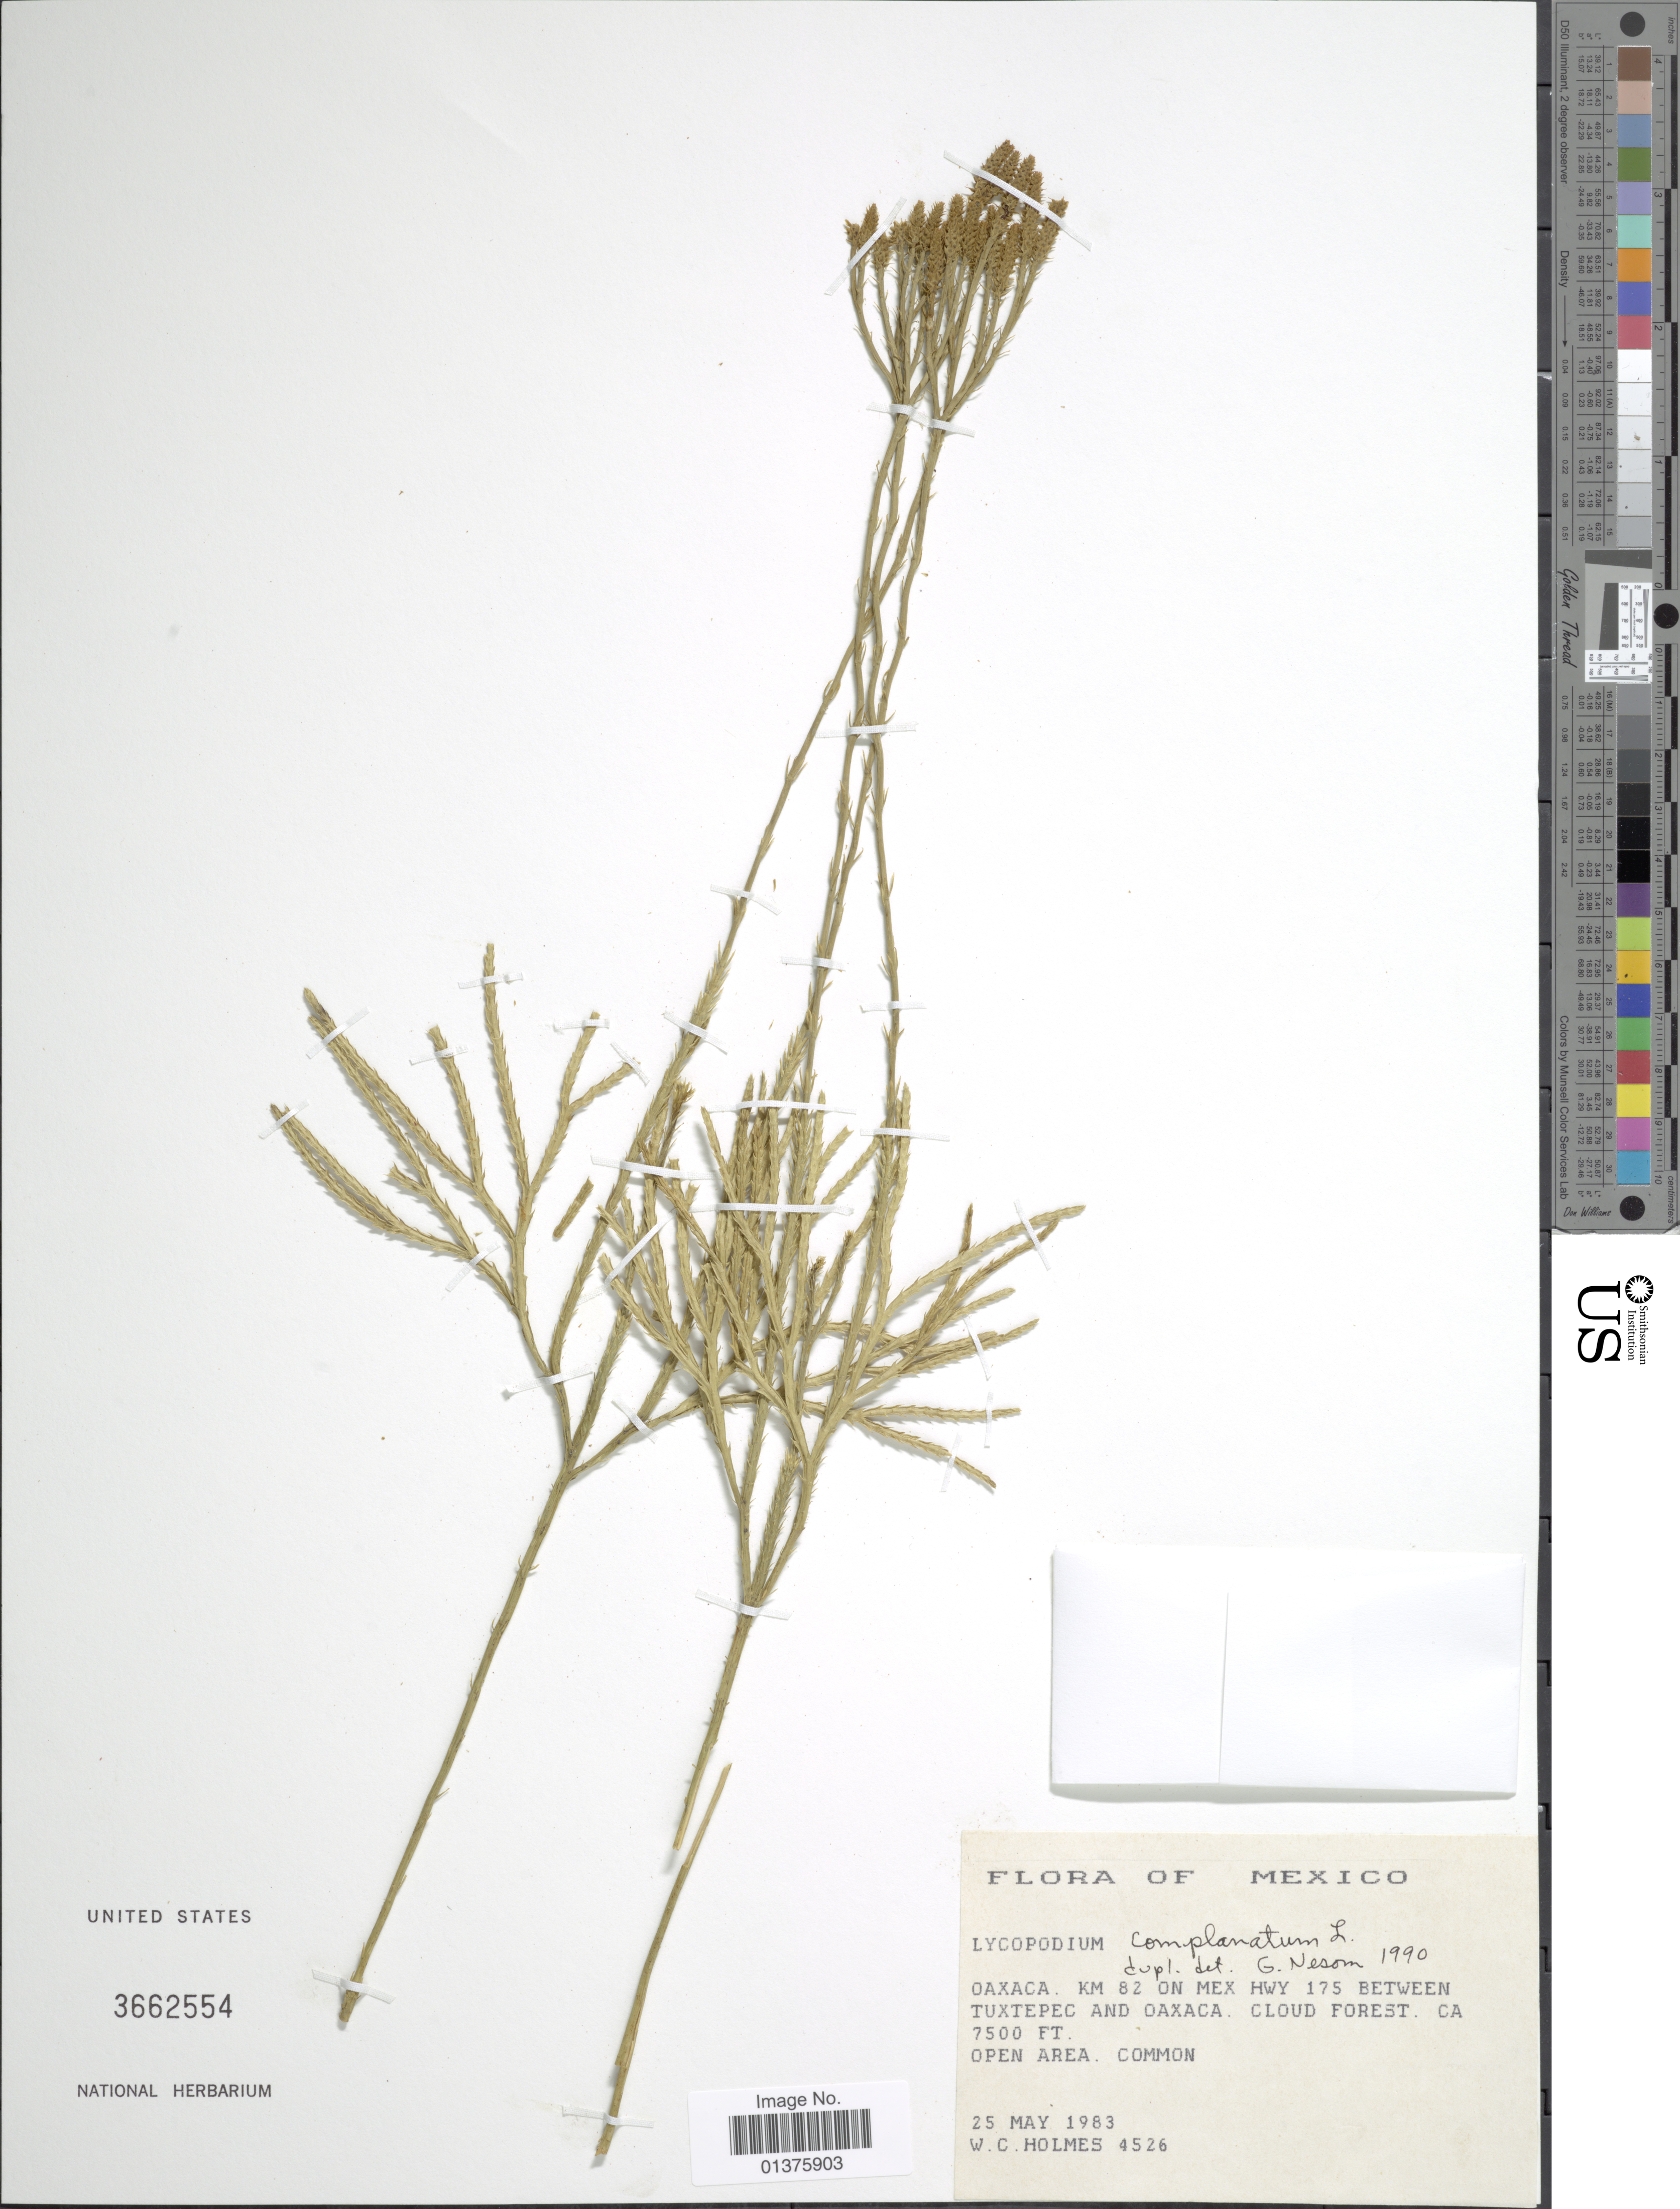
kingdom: Plantae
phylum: Tracheophyta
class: Lycopodiopsida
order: Lycopodiales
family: Lycopodiaceae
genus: Diphasiastrum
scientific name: Diphasiastrum thyoides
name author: (Humb. & Bonpl. ex Willd.) Holub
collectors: W. Holmes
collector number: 4526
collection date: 1983-05-25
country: Mexico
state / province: Oaxaca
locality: Km 82 on Mex. Hwy 175 between Tuxtepec and Oaxaca, cloud forest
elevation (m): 2286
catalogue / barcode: US 3662554